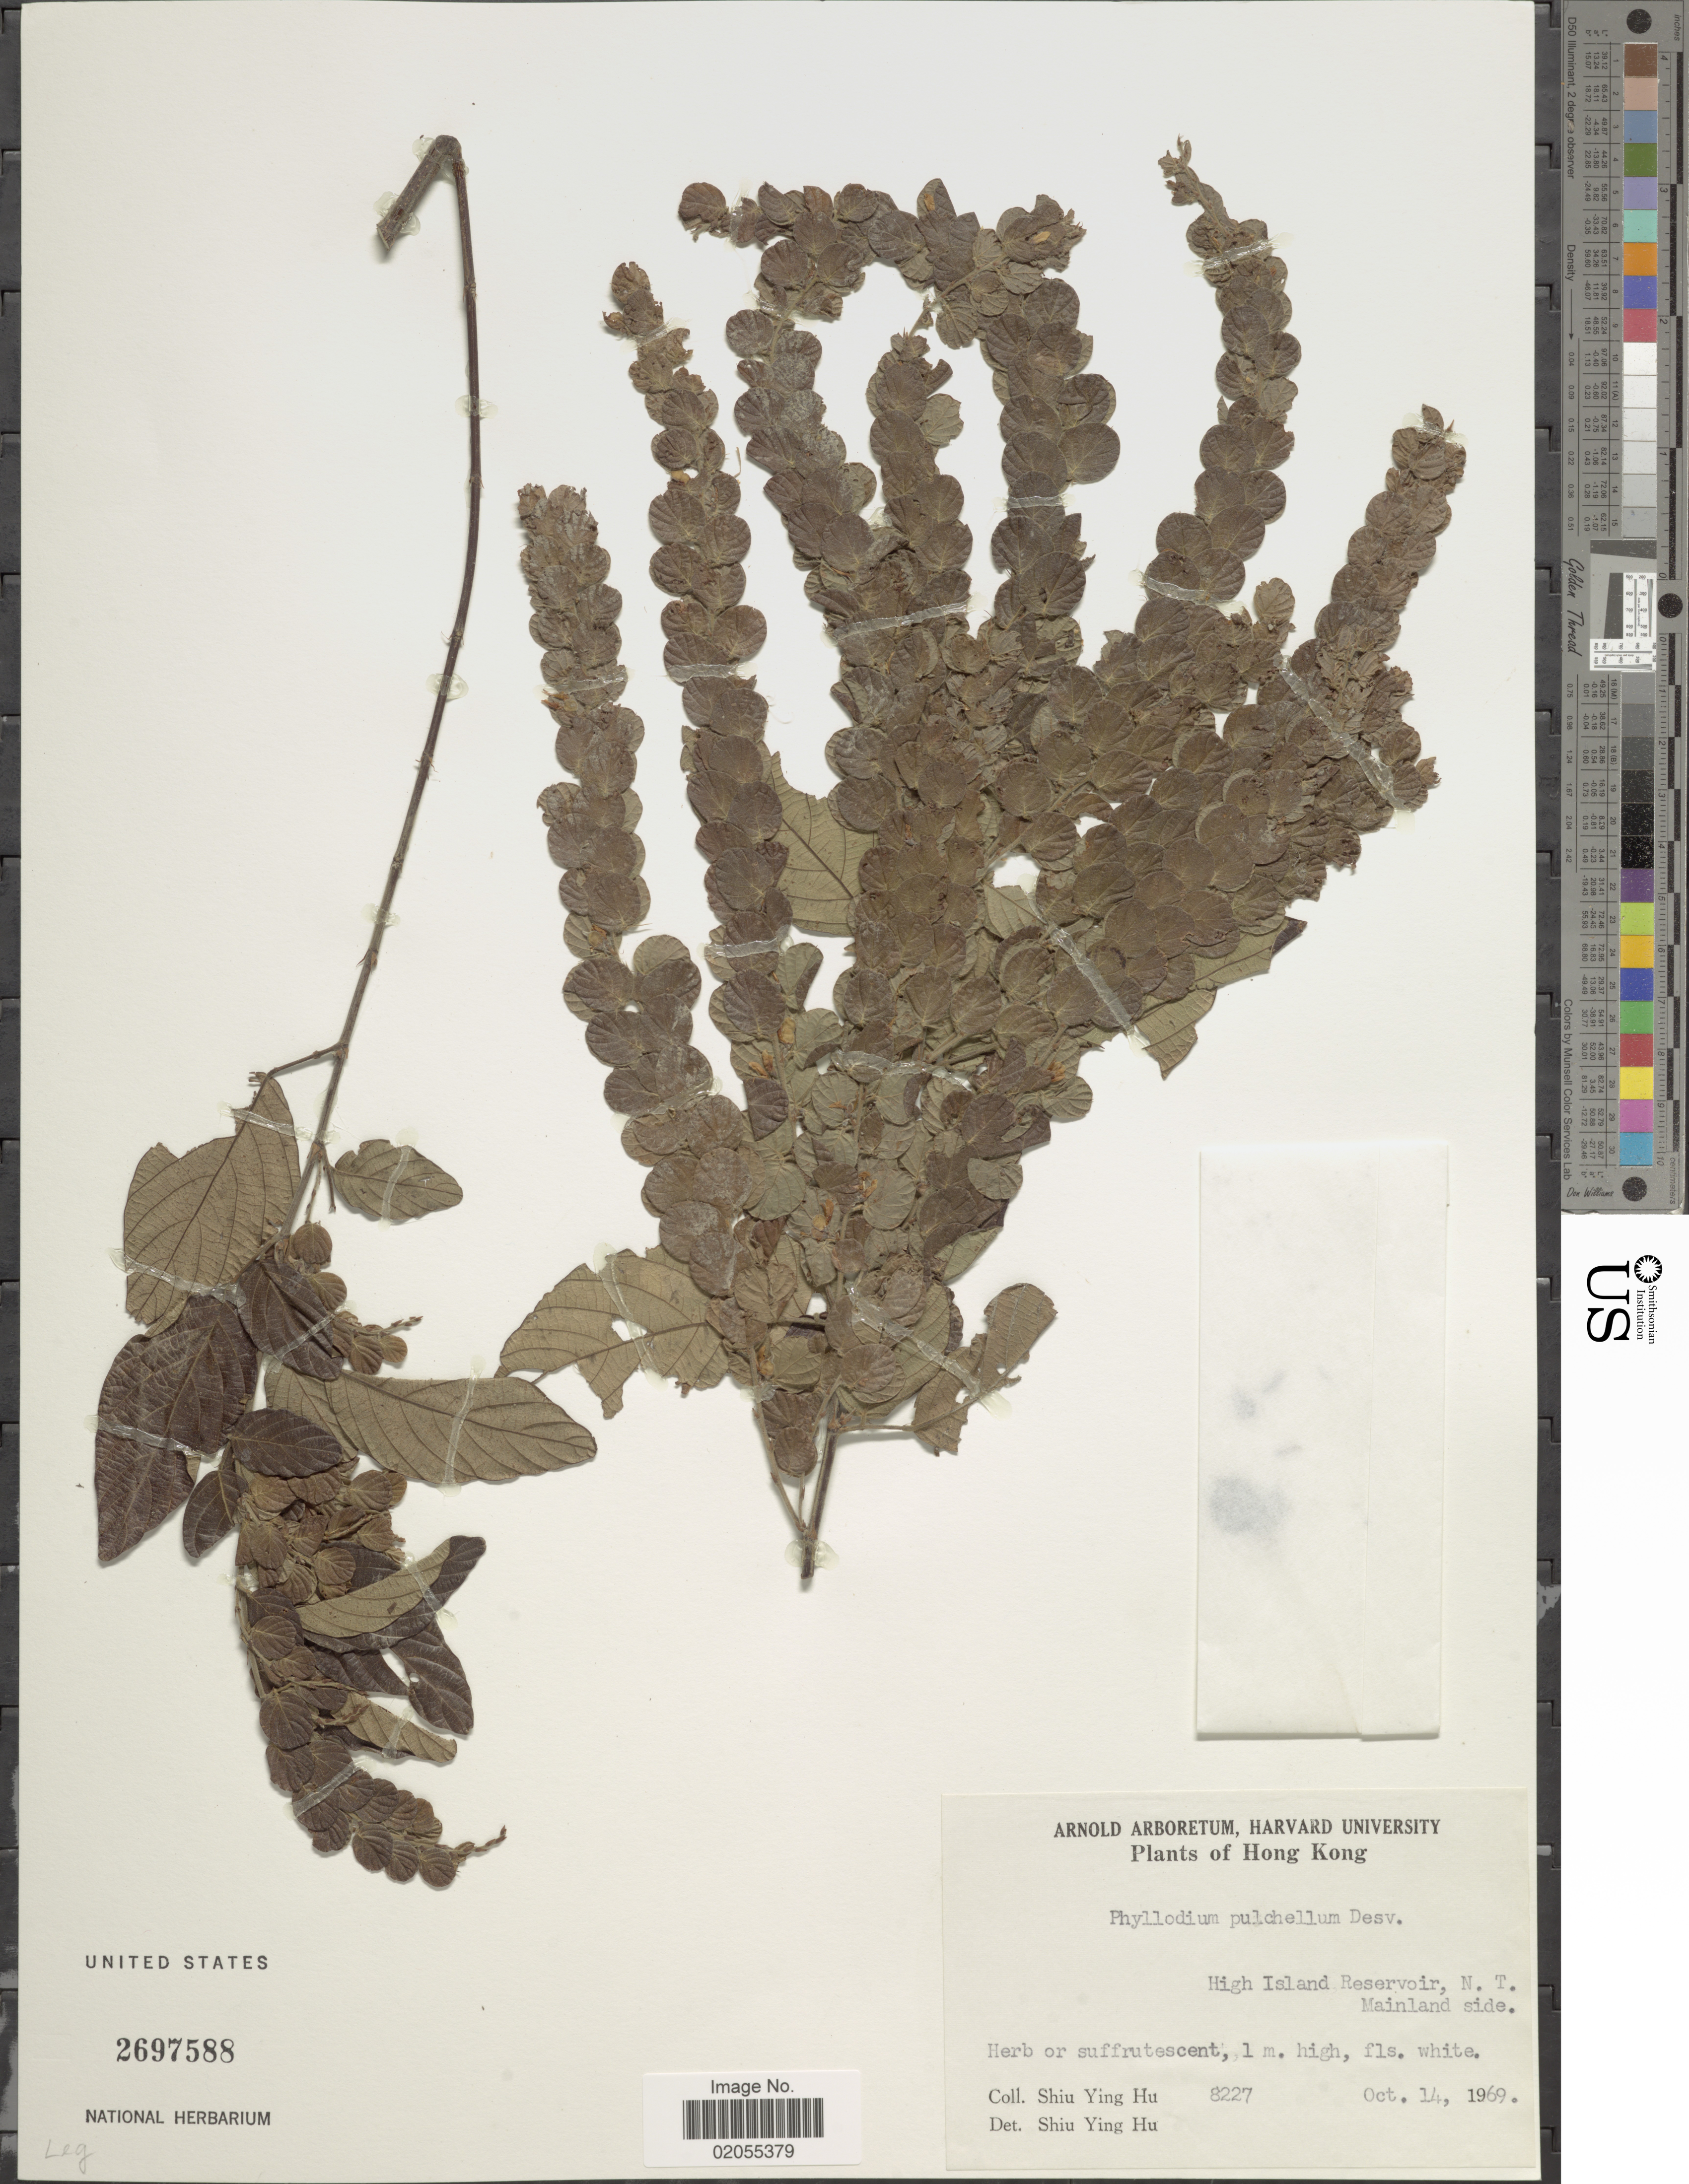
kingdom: Plantae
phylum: Tracheophyta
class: Magnoliopsida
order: Fabales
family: Fabaceae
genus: Phyllodium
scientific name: Phyllodium pulchellum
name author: (L.) Desv.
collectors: S. Y. Hu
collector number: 8227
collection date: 1969-10-14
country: China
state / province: Hong Kong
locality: High Island Reservoir, N. T., Mainland side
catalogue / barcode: US 2697588